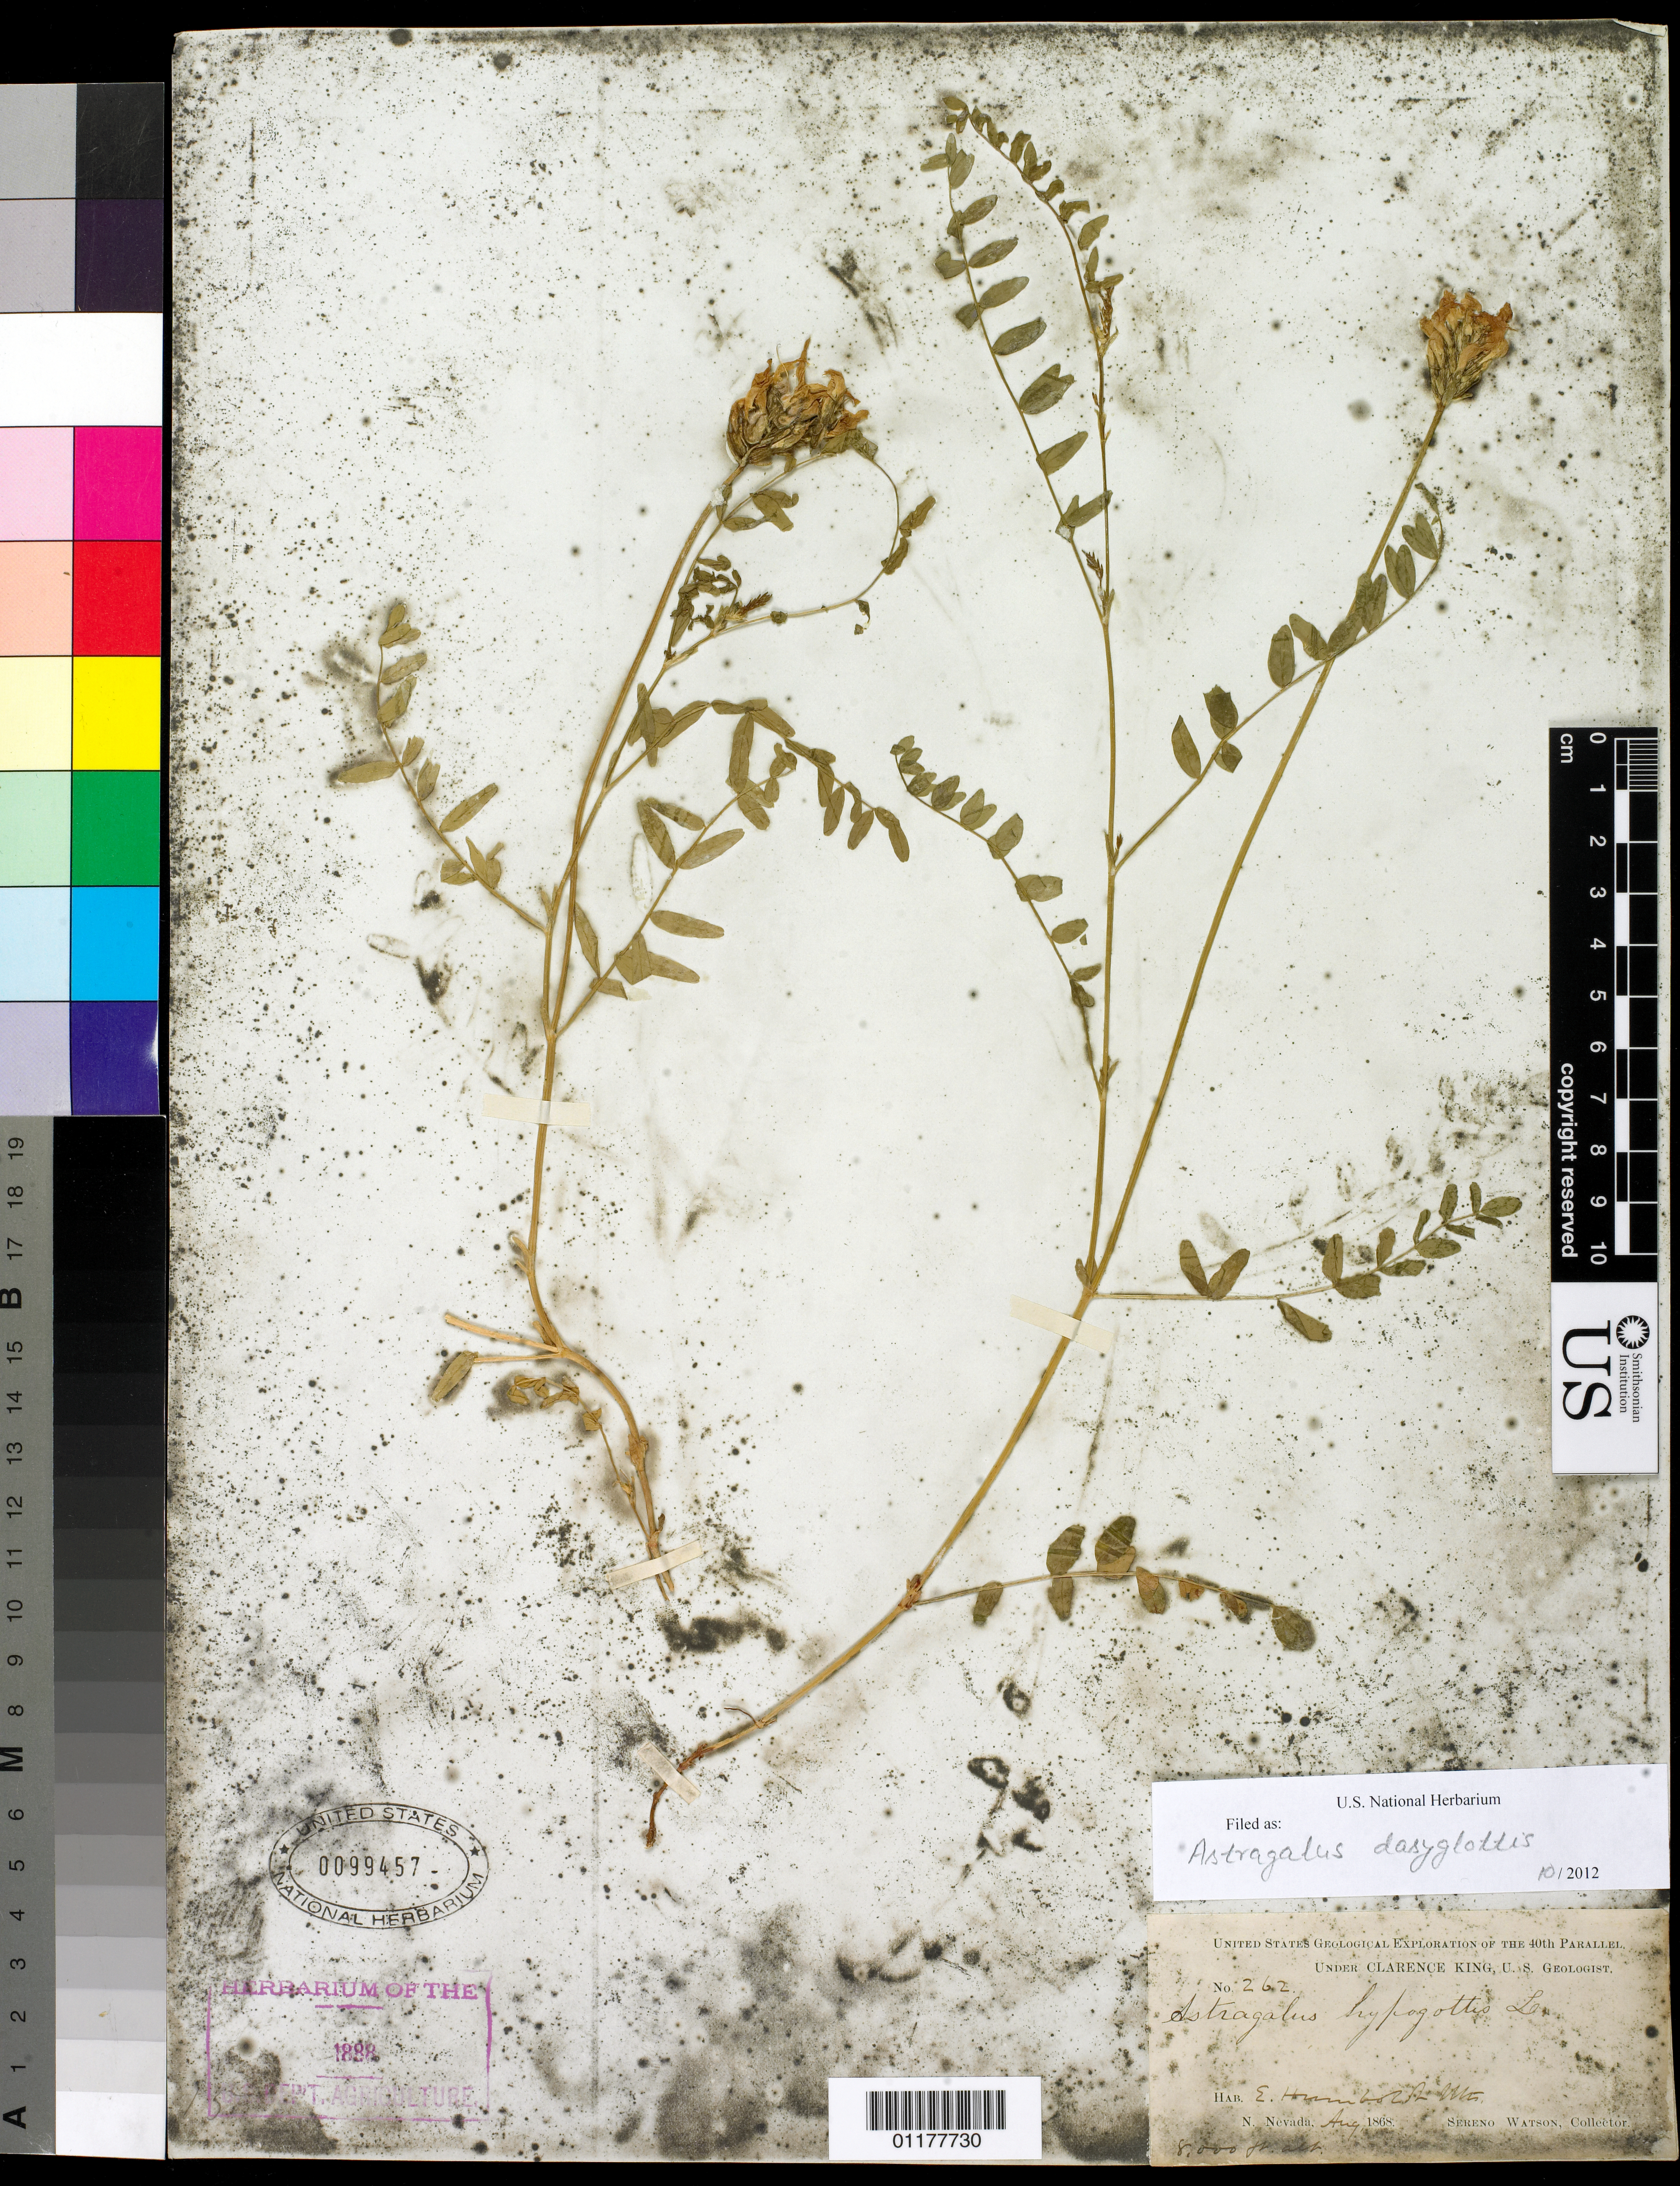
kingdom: Plantae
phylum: Tracheophyta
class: Magnoliopsida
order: Fabales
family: Fabaceae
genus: Astragalus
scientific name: Astragalus dasyglottis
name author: DC.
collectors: S. Watson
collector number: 262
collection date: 1868-08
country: United States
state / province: Nevada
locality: E. Humboldt Mts., N. Nevada.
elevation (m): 2438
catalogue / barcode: US 99457